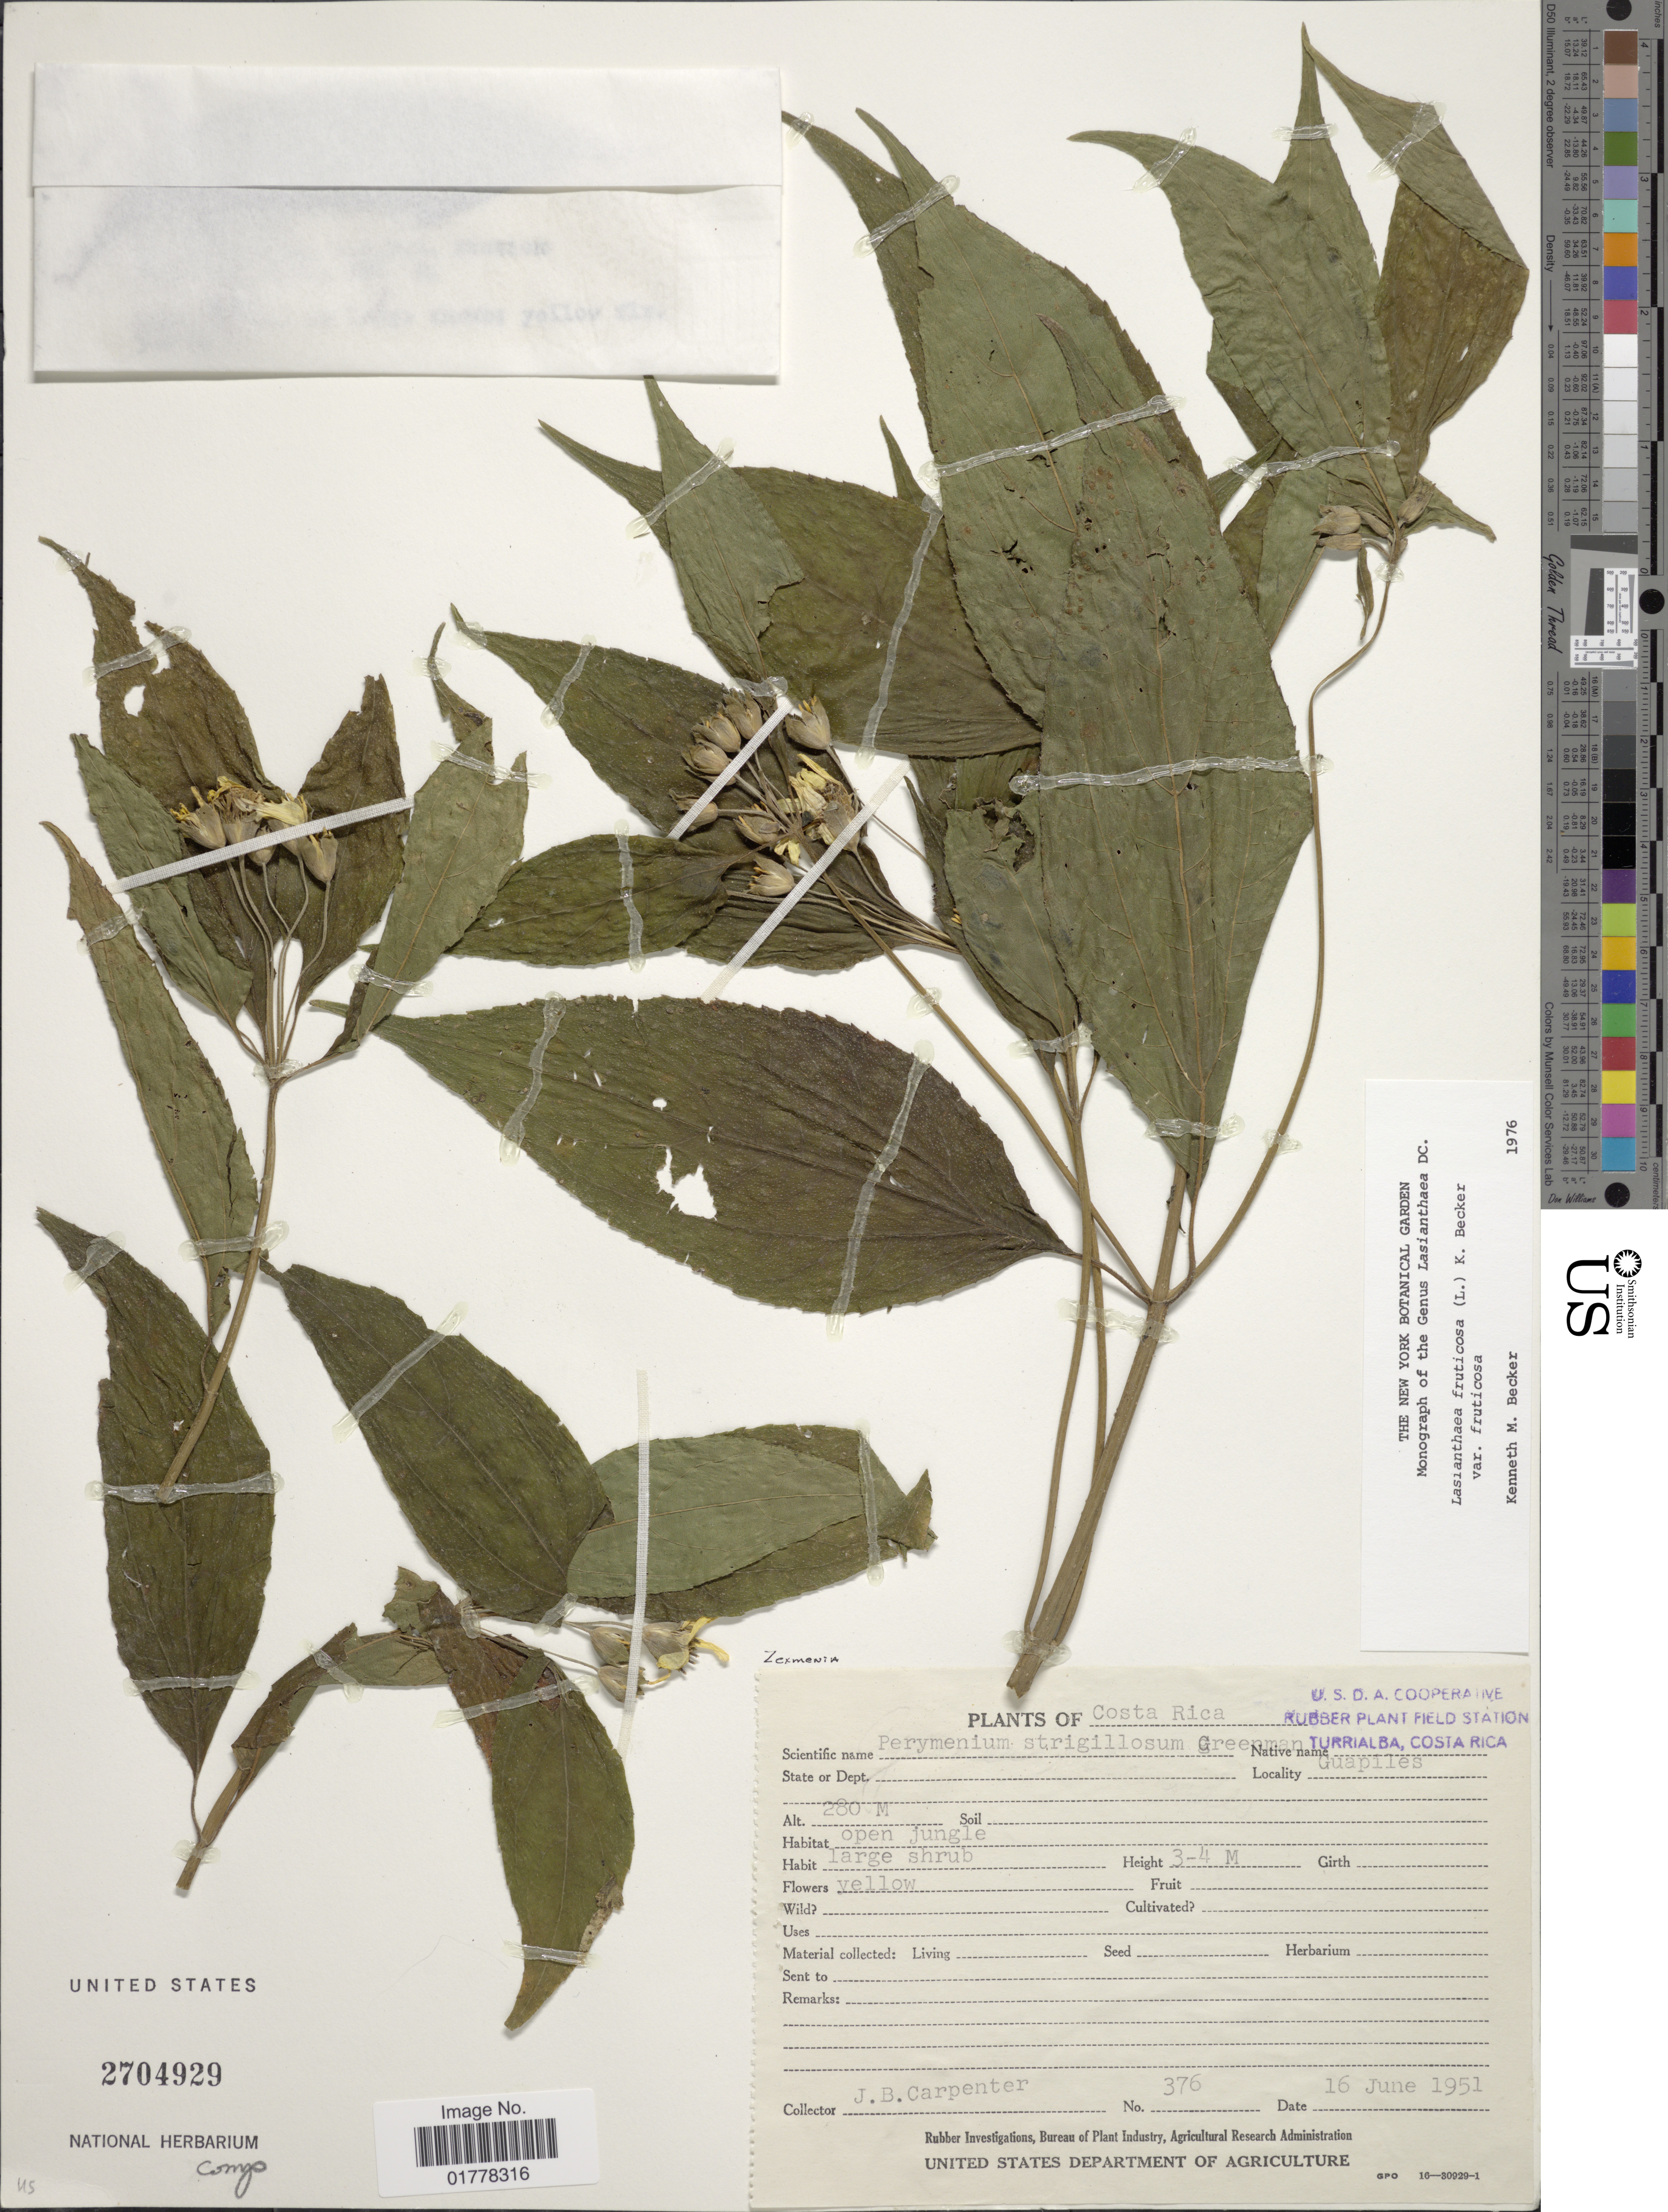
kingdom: Plantae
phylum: Tracheophyta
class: Magnoliopsida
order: Asterales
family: Asteraceae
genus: Lasianthaea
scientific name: Lasianthaea fruticosa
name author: (L.) K.M. Becker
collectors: J. Carpenter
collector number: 376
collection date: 1951-06-16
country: Costa Rica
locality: Guapiles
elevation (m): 280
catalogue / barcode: US 2704929